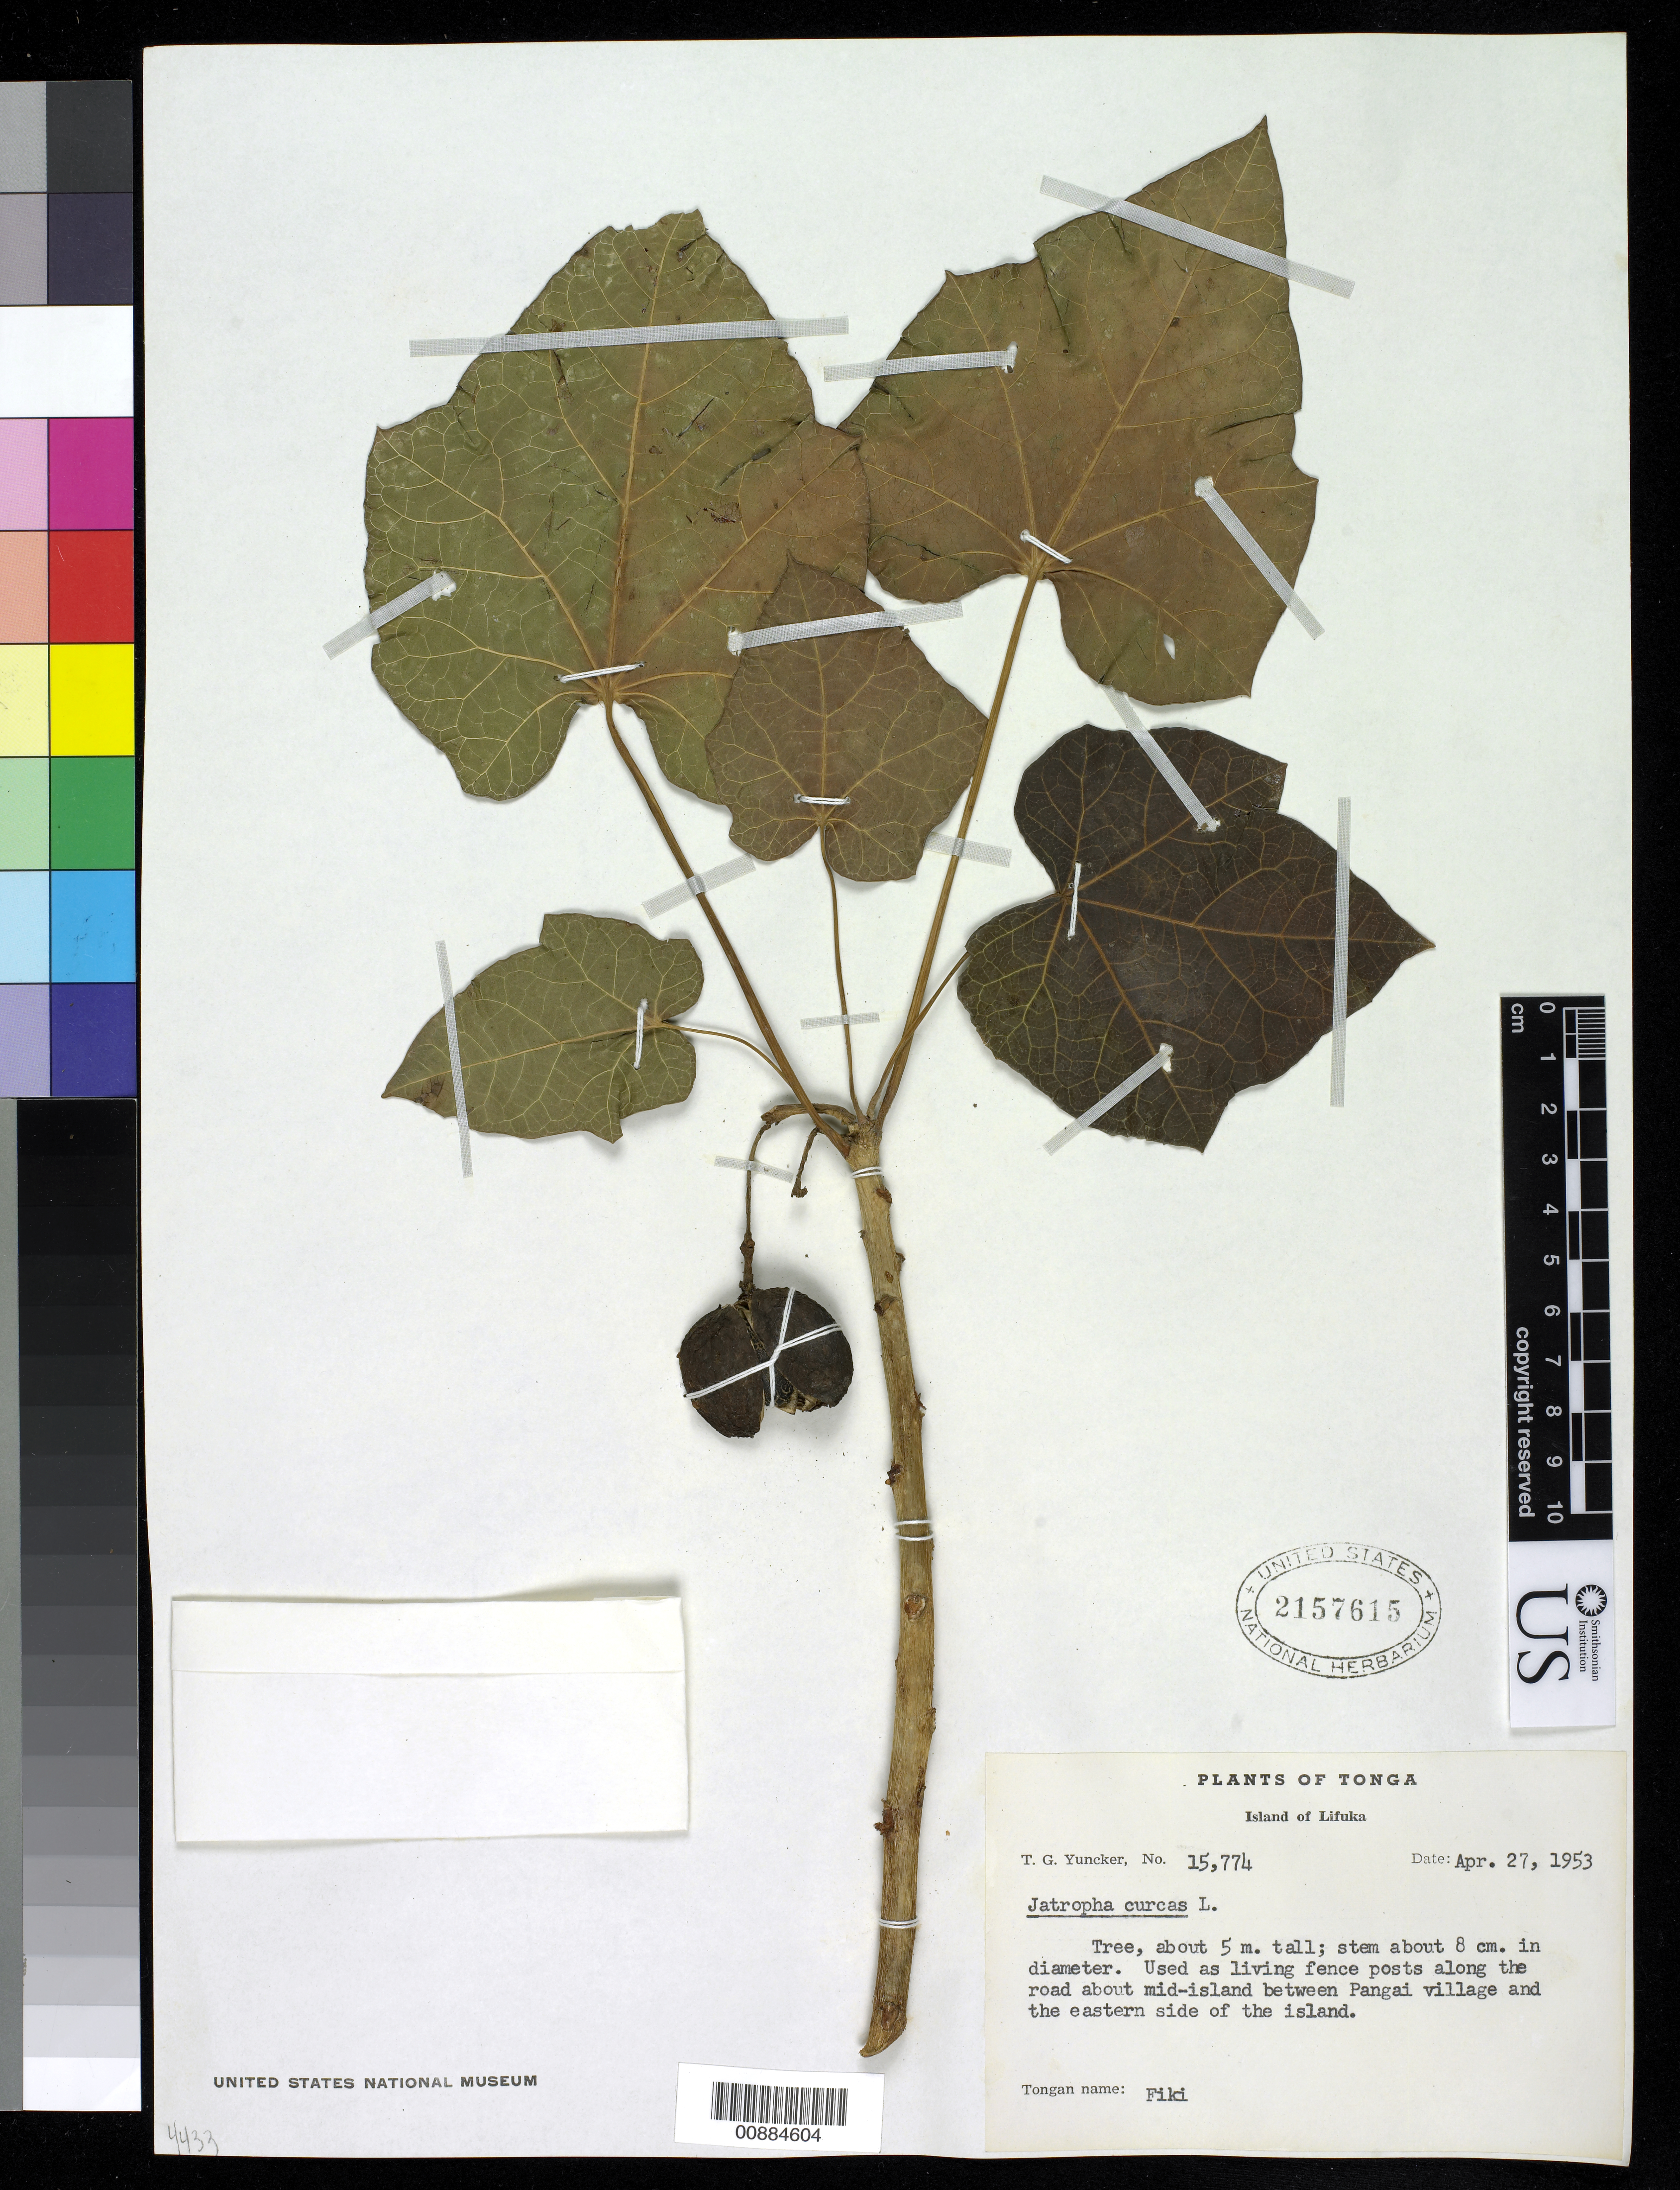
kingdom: Plantae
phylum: Tracheophyta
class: Magnoliopsida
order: Malpighiales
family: Euphorbiaceae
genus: Jatropha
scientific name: Jatropha curcas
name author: L.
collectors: T. G. Yuncker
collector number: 15774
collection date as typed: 27 Apr 1953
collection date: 1953-04-27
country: Tonga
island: Lifuka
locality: Tonga, Lifuka, about mid-island between Pangai village and the eastern side of the island. Haapai Is.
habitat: road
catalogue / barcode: US 2157615